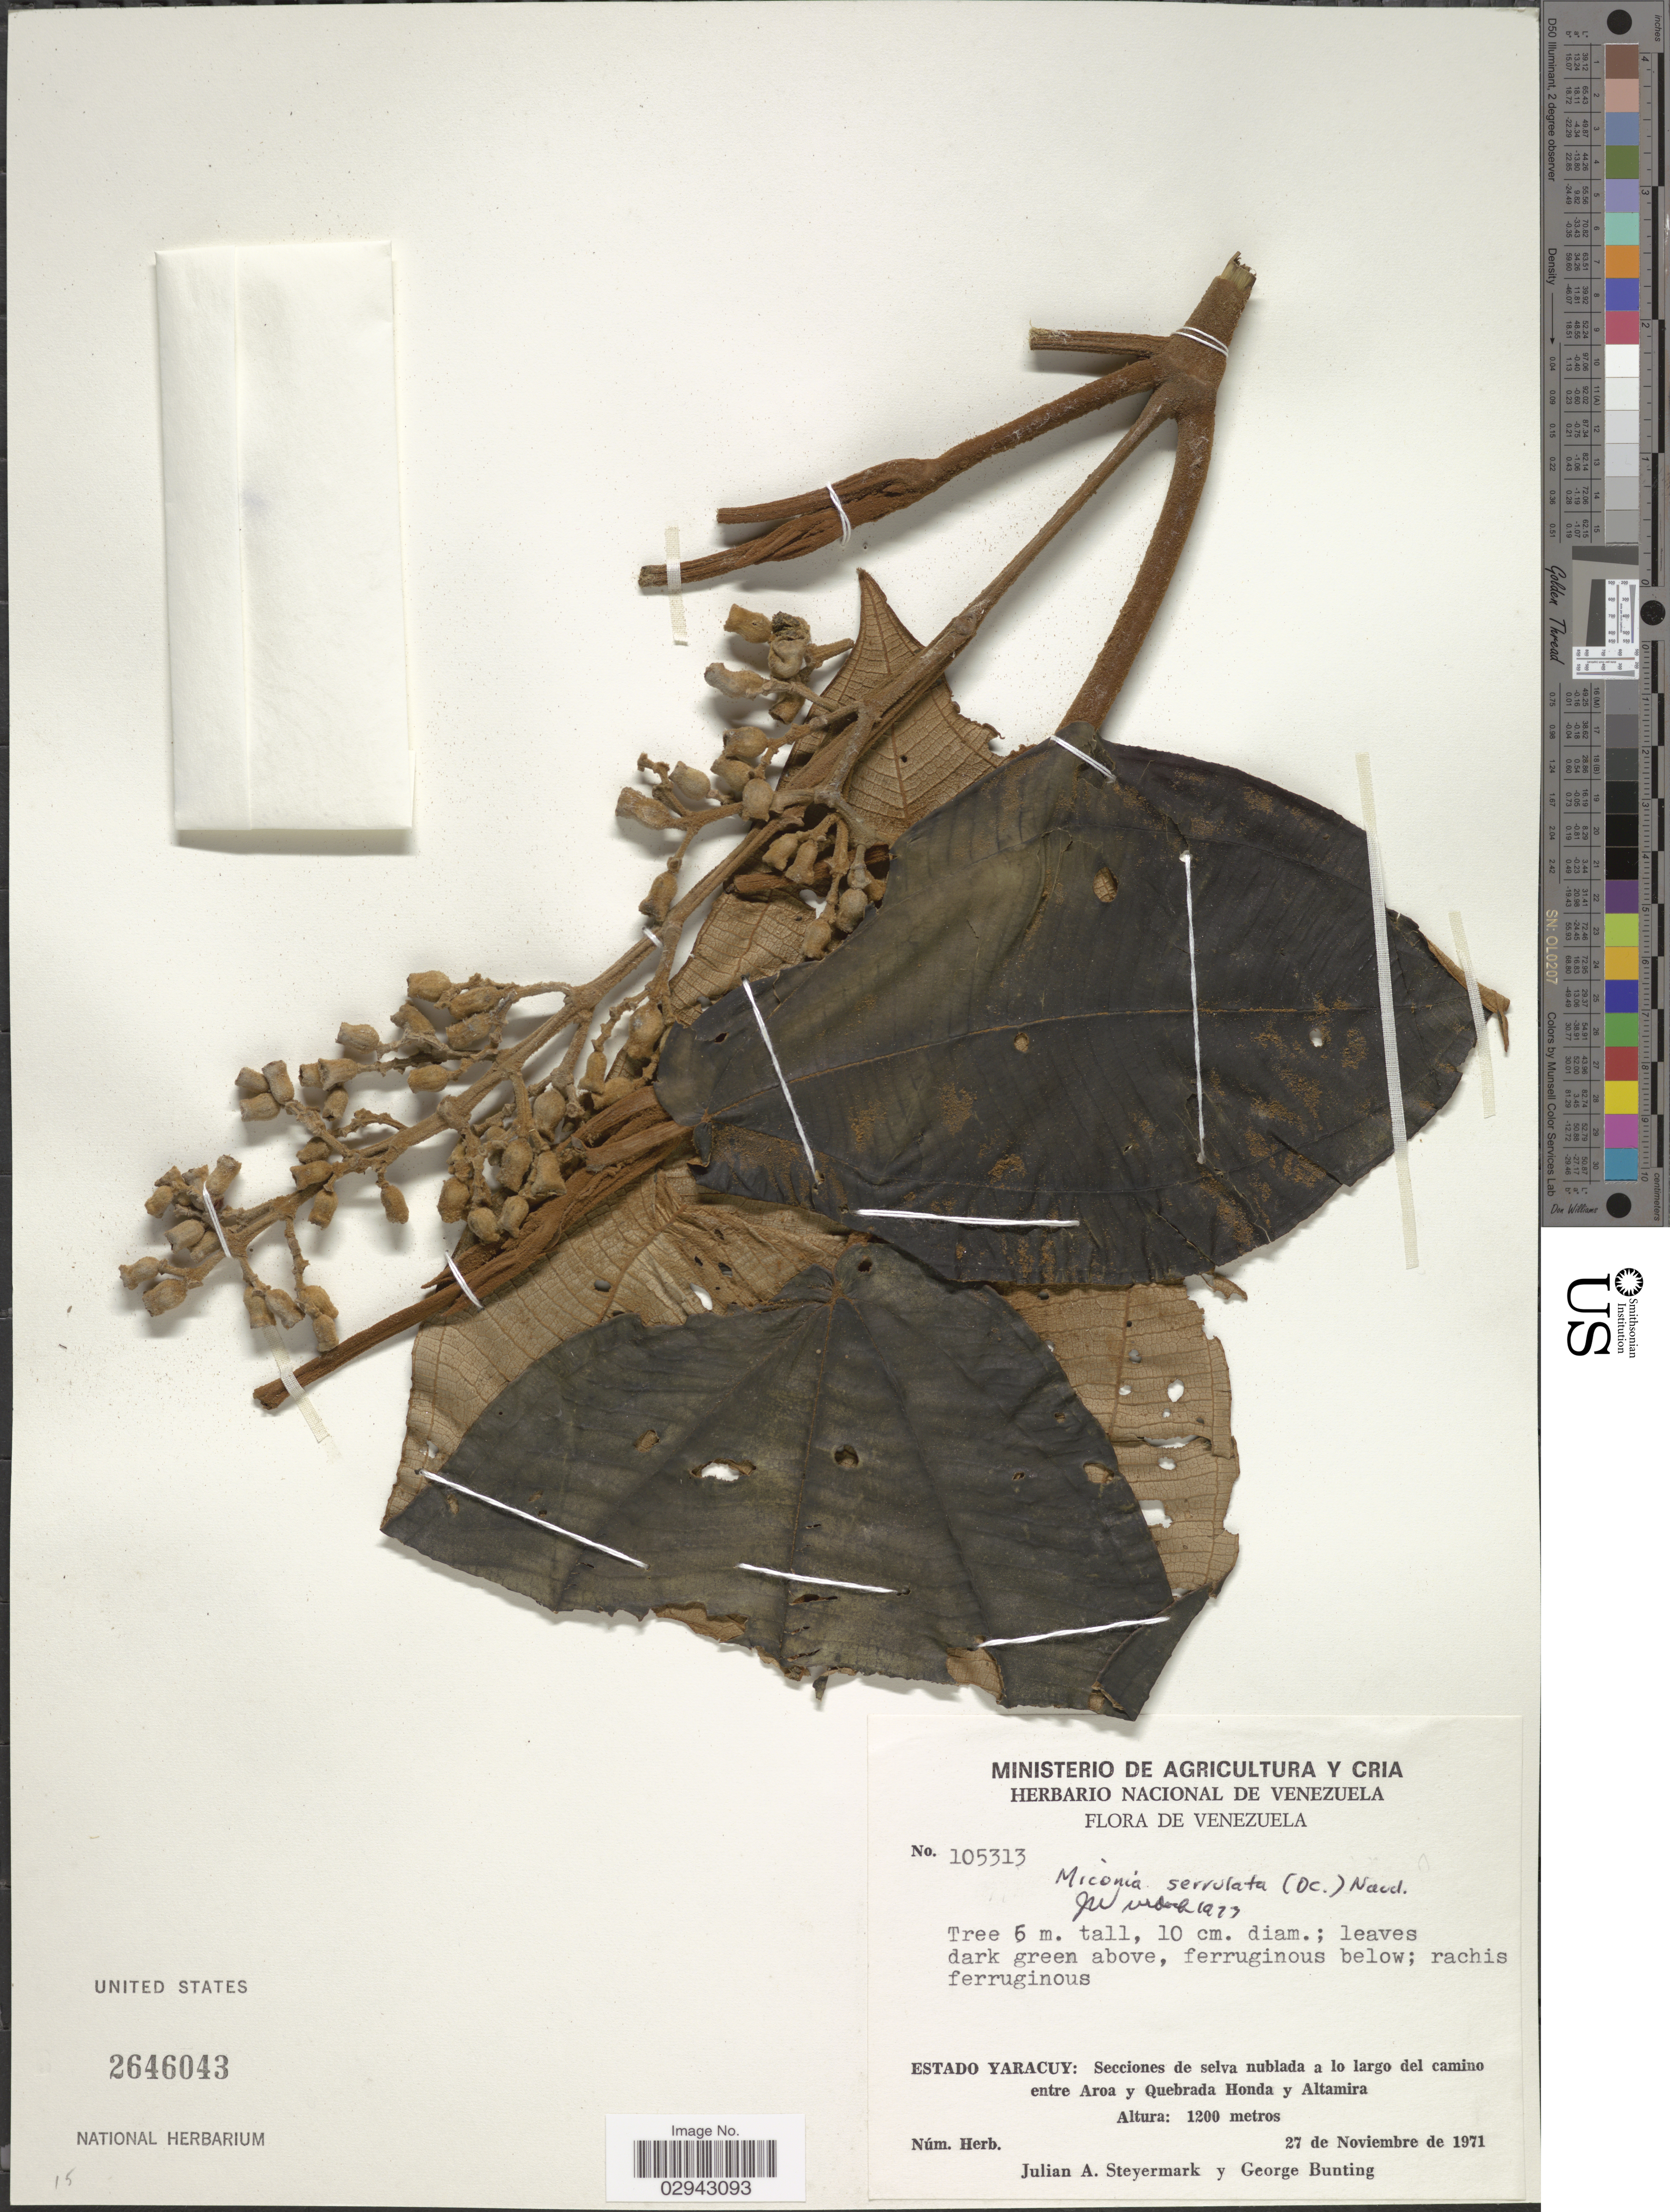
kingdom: Plantae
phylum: Tracheophyta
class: Magnoliopsida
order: Myrtales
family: Melastomataceae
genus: Miconia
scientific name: Miconia serrulata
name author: (DC.) Naudin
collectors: J. Steyermark & G. S. Bunting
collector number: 105313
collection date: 1971-11-27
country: Venezuela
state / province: Yaracuy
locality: Secciones de selva nublada a lo largo del camino entre Aroa y Quebrada Honda y Altamira.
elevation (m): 1200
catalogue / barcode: US 2646043